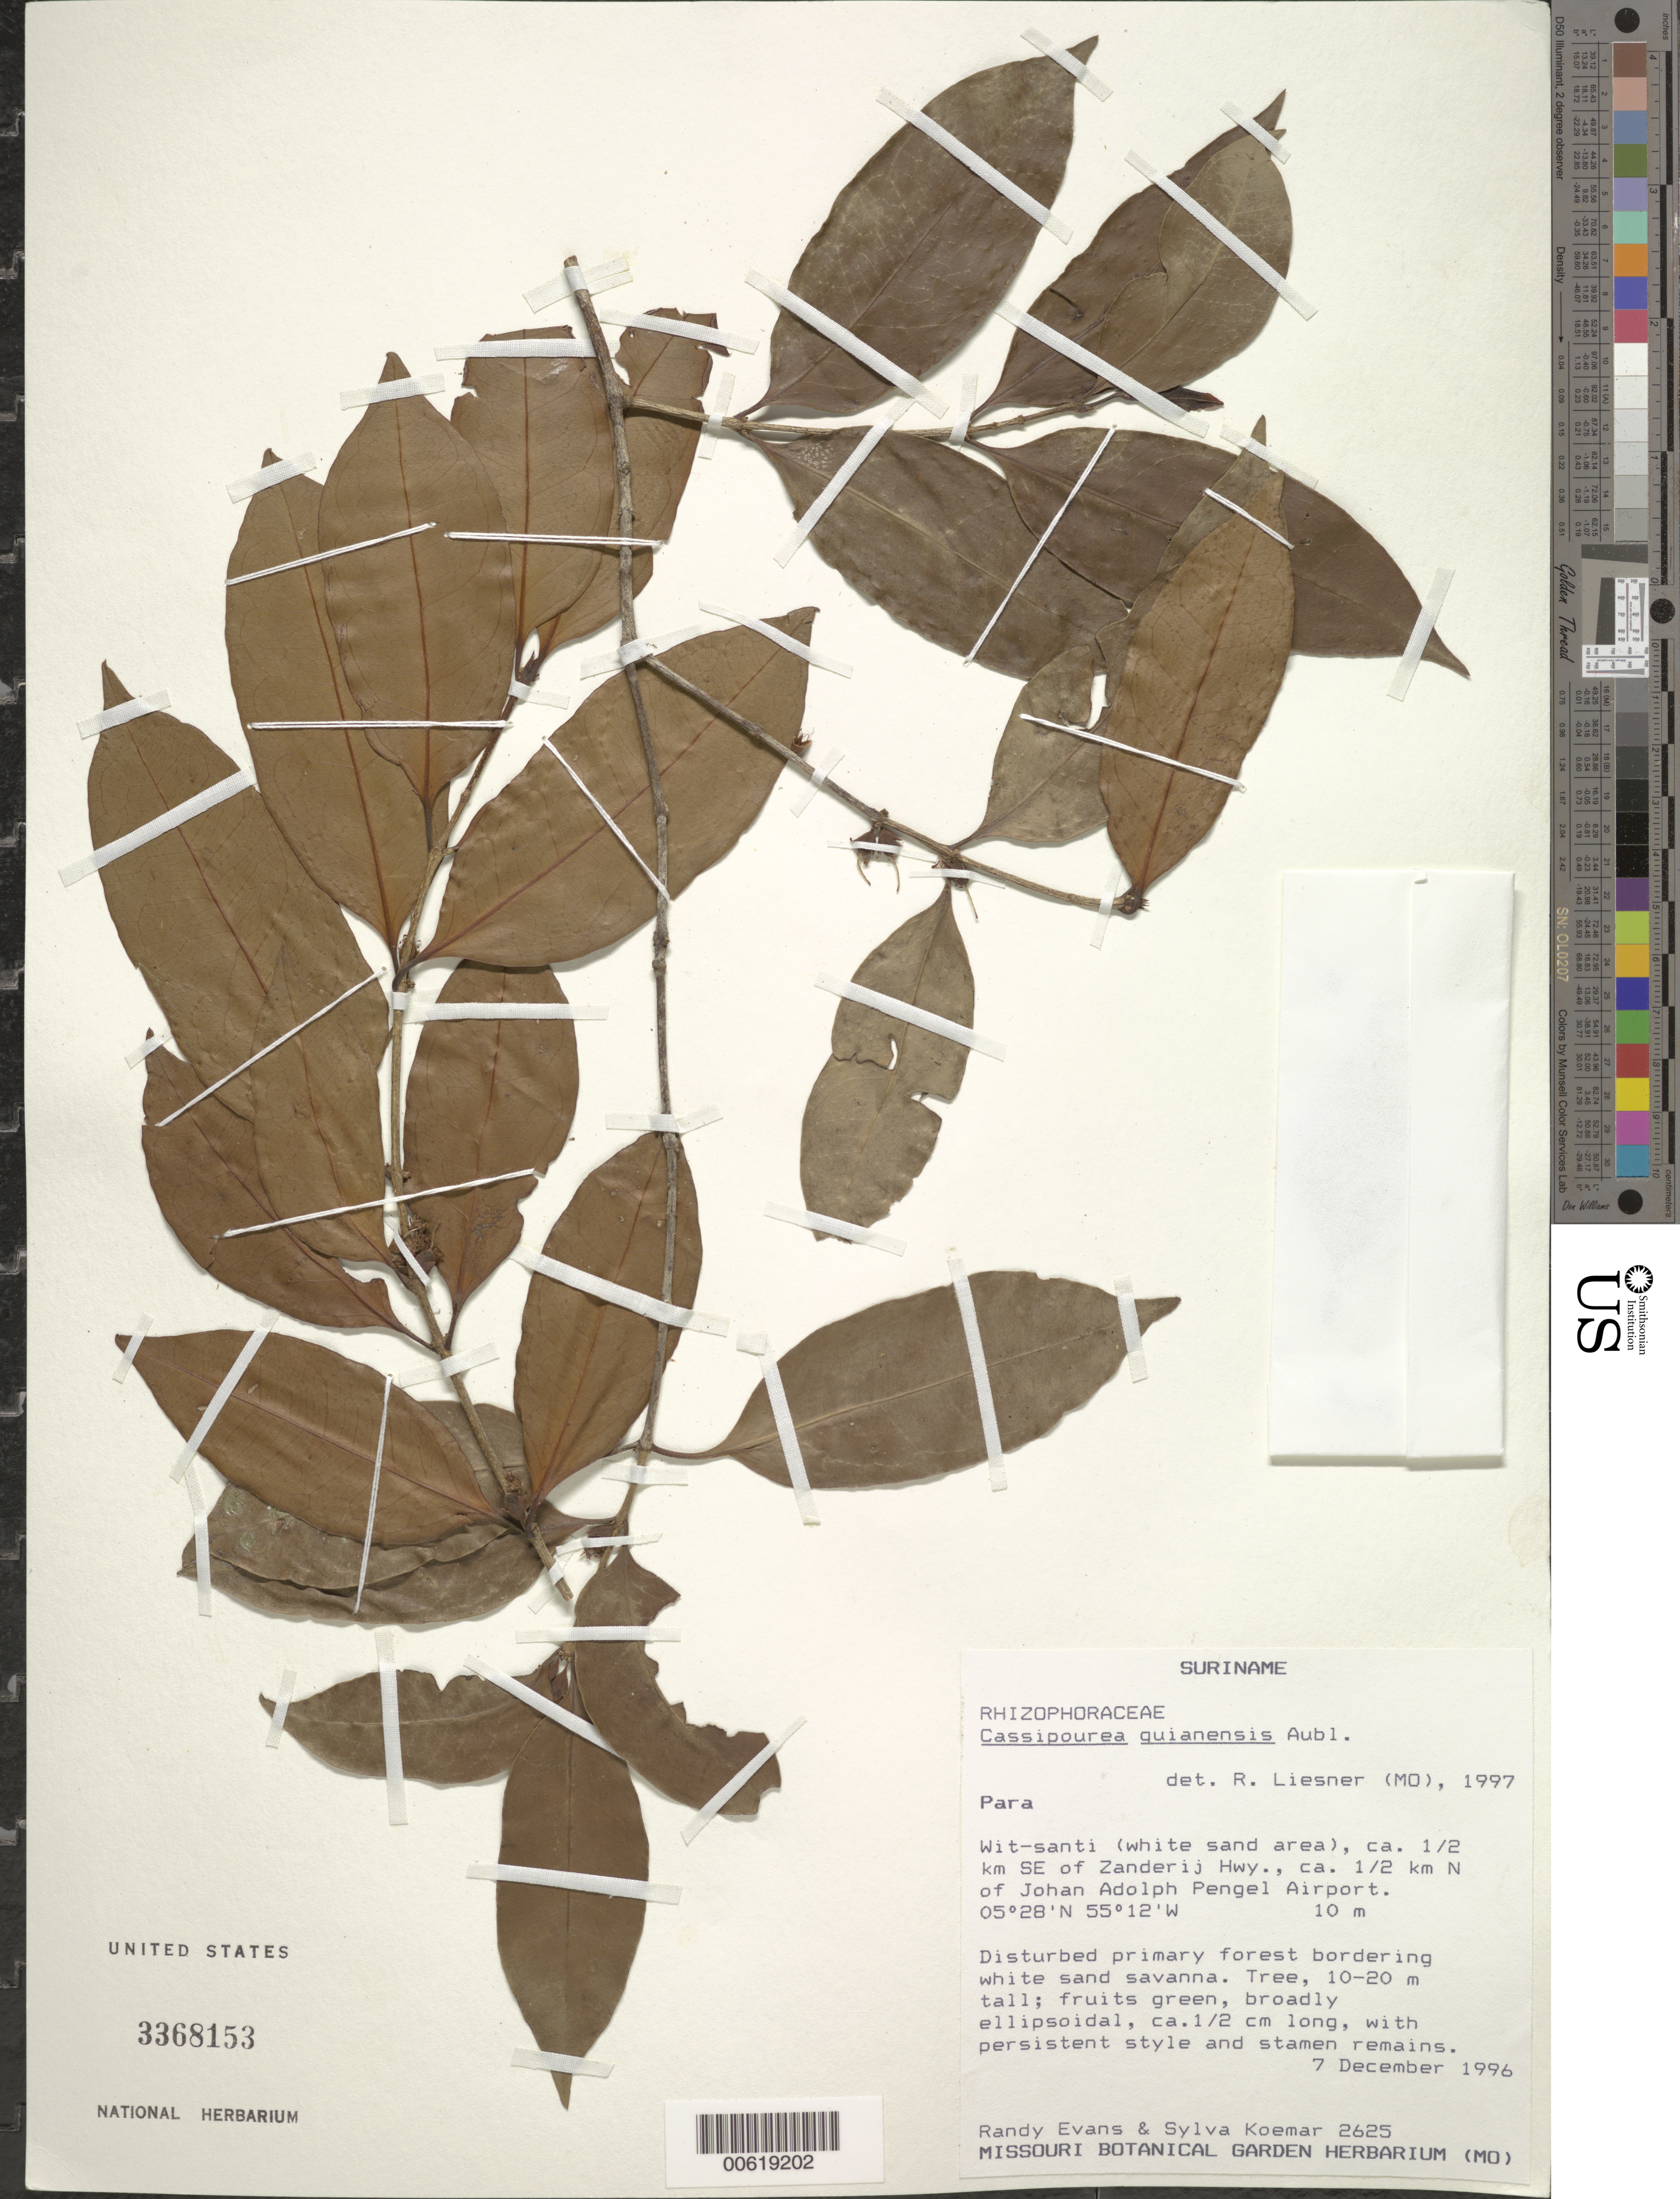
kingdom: Plantae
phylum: Tracheophyta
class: Magnoliopsida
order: Malpighiales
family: Rhizophoraceae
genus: Cassipourea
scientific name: Cassipourea guianensis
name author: Aubl.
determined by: Liesner, R. L.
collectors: R. Evans & S. Koemar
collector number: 2625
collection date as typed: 7-Dec-96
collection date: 1996-12-07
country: Suriname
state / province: Para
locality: Wit-santi, 0.5 km SE of Zanderij Hwy., 0.5 km N of Johan Adolph Pengel Airport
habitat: Disturbed primary forest bordering white sand savanna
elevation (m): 10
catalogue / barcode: US 3368153